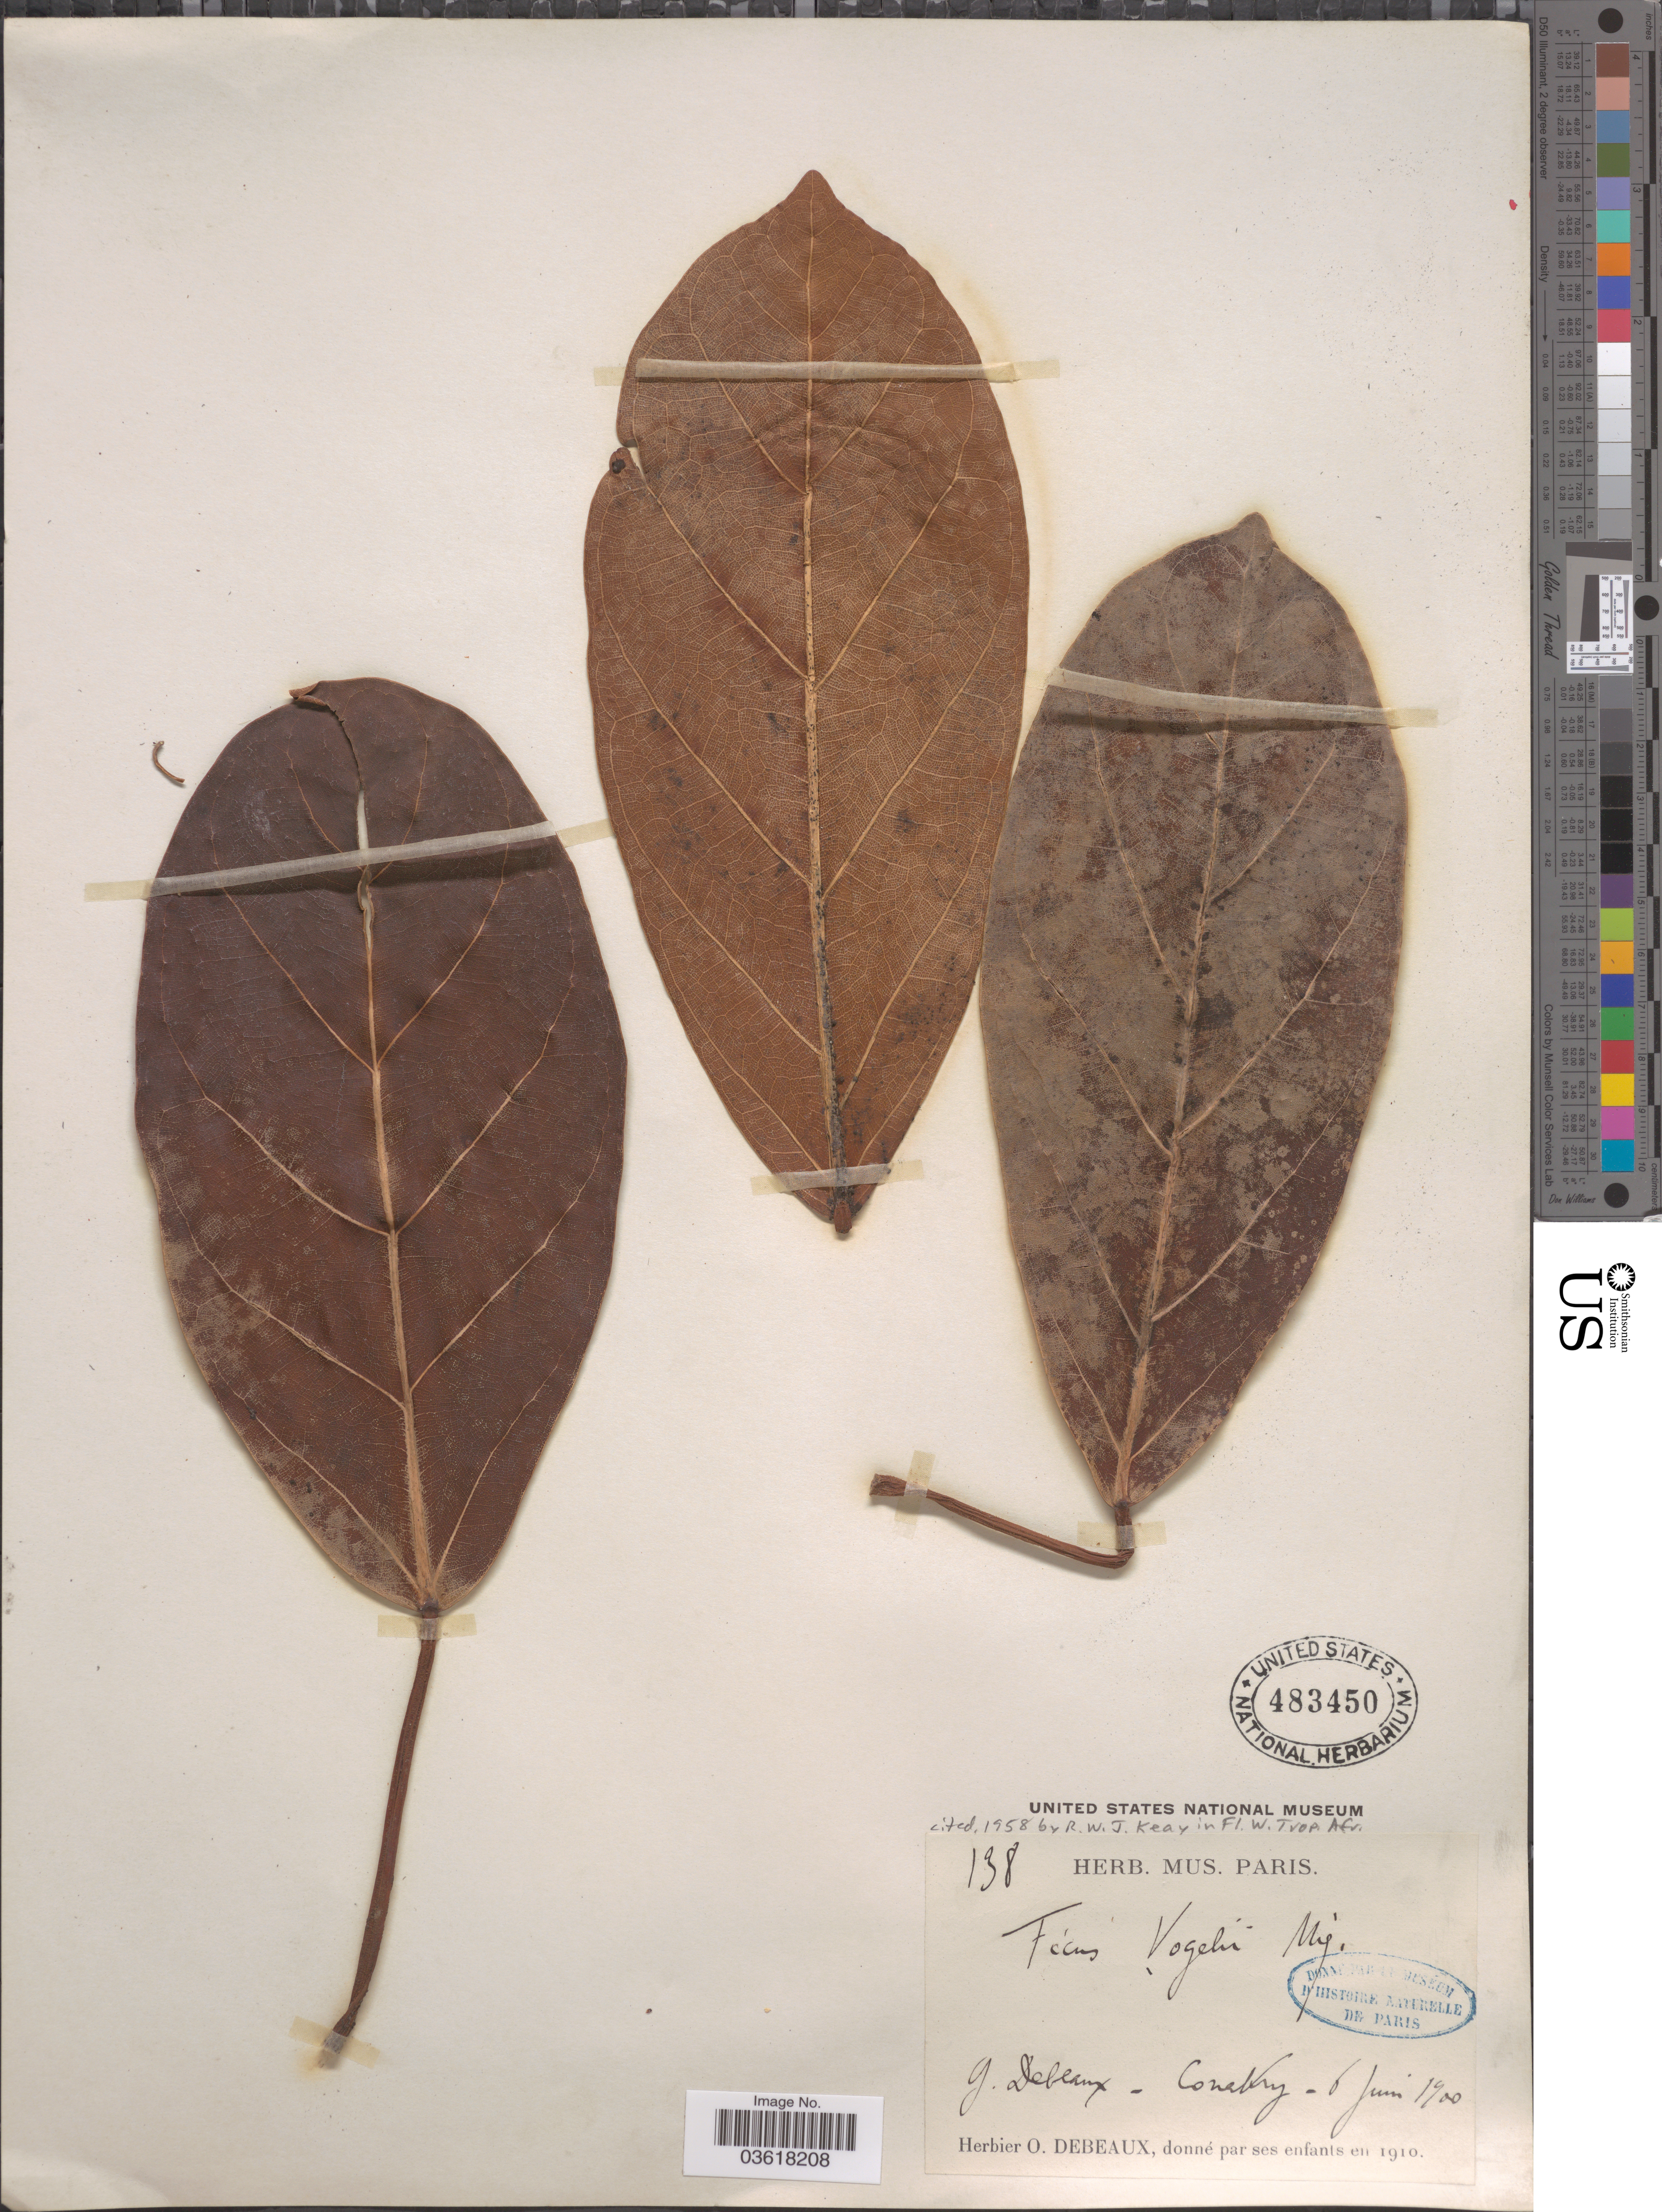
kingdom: Plantae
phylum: Tracheophyta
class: Magnoliopsida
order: Rosales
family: Moraceae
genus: Ficus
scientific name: Ficus vogelii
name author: (Miq.) Miq.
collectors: G. Debeaux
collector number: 138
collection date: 1900-06-06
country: Guinea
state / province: Conakry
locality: Conakry.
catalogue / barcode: US 483450